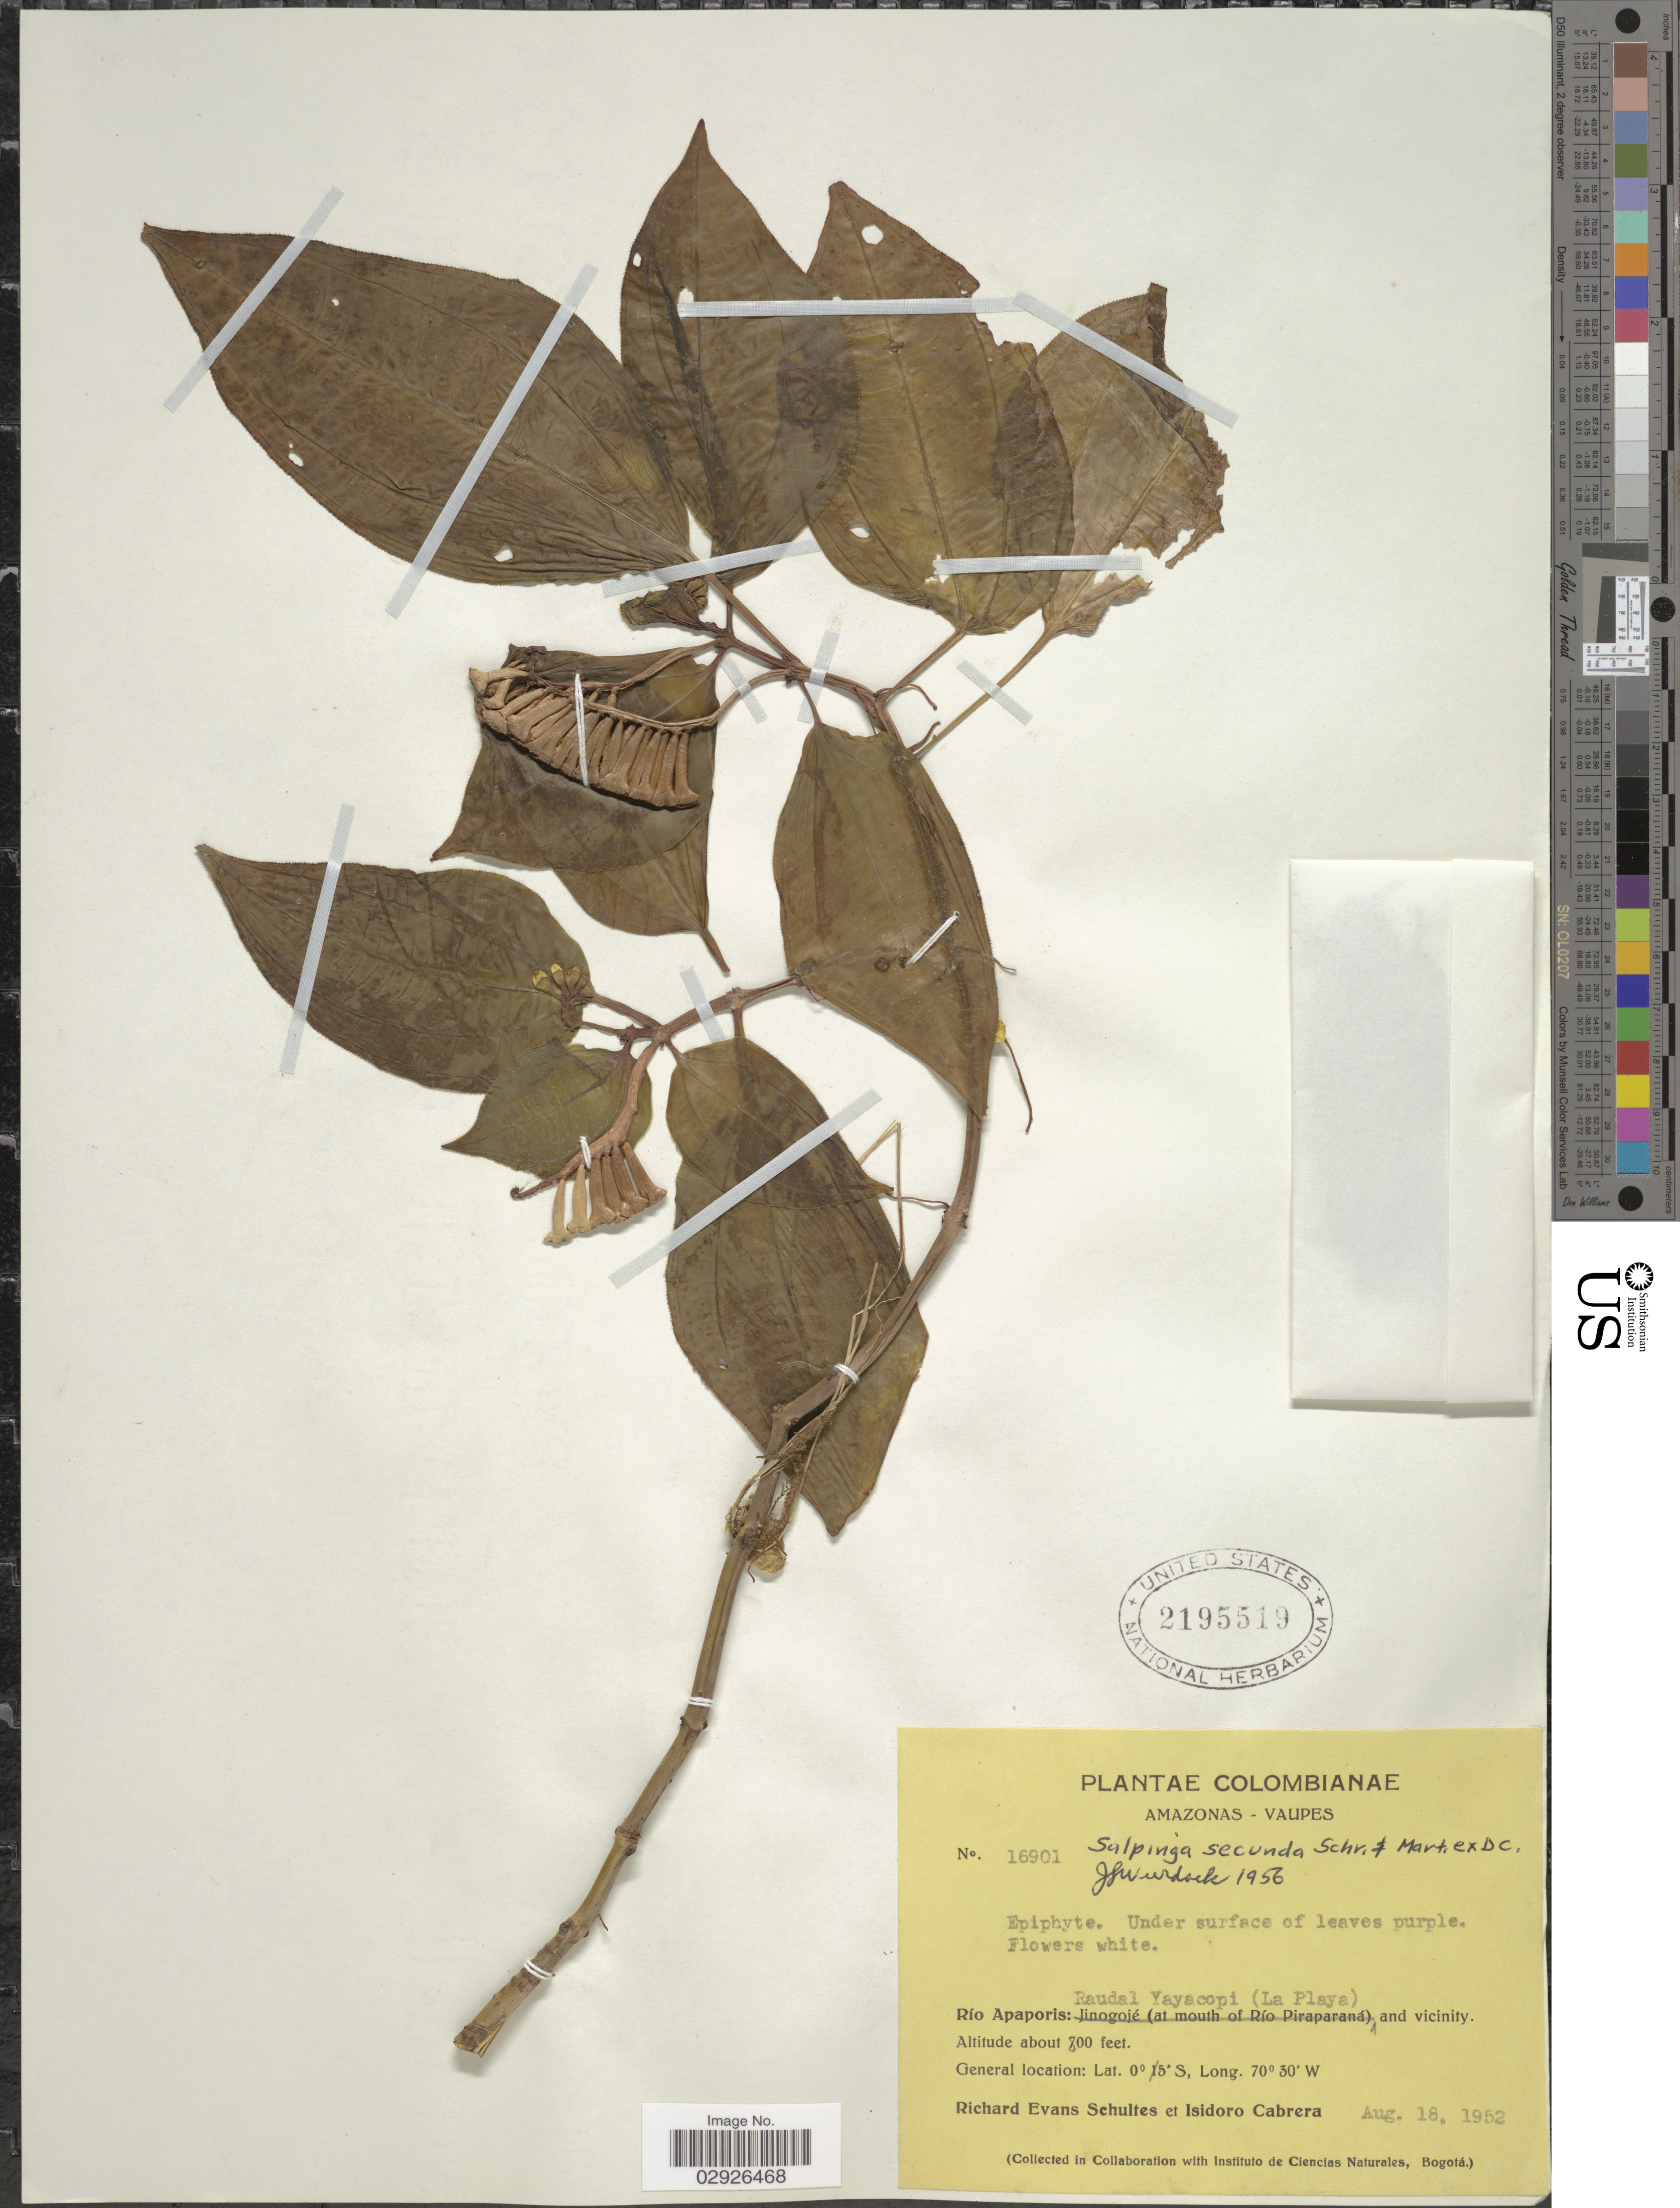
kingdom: Plantae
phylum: Tracheophyta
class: Magnoliopsida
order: Myrtales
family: Melastomataceae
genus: Salpinga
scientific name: Salpinga secunda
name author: Schrank & Mart. ex DC.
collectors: R. E. Schultes & I. Cabrera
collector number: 16901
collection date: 1952-08-18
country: Colombia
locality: Amazonas - Vaupes. Río Apaporis: Raudal Yayacopi (La Playa) and vicinity.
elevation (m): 244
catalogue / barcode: US 2195519